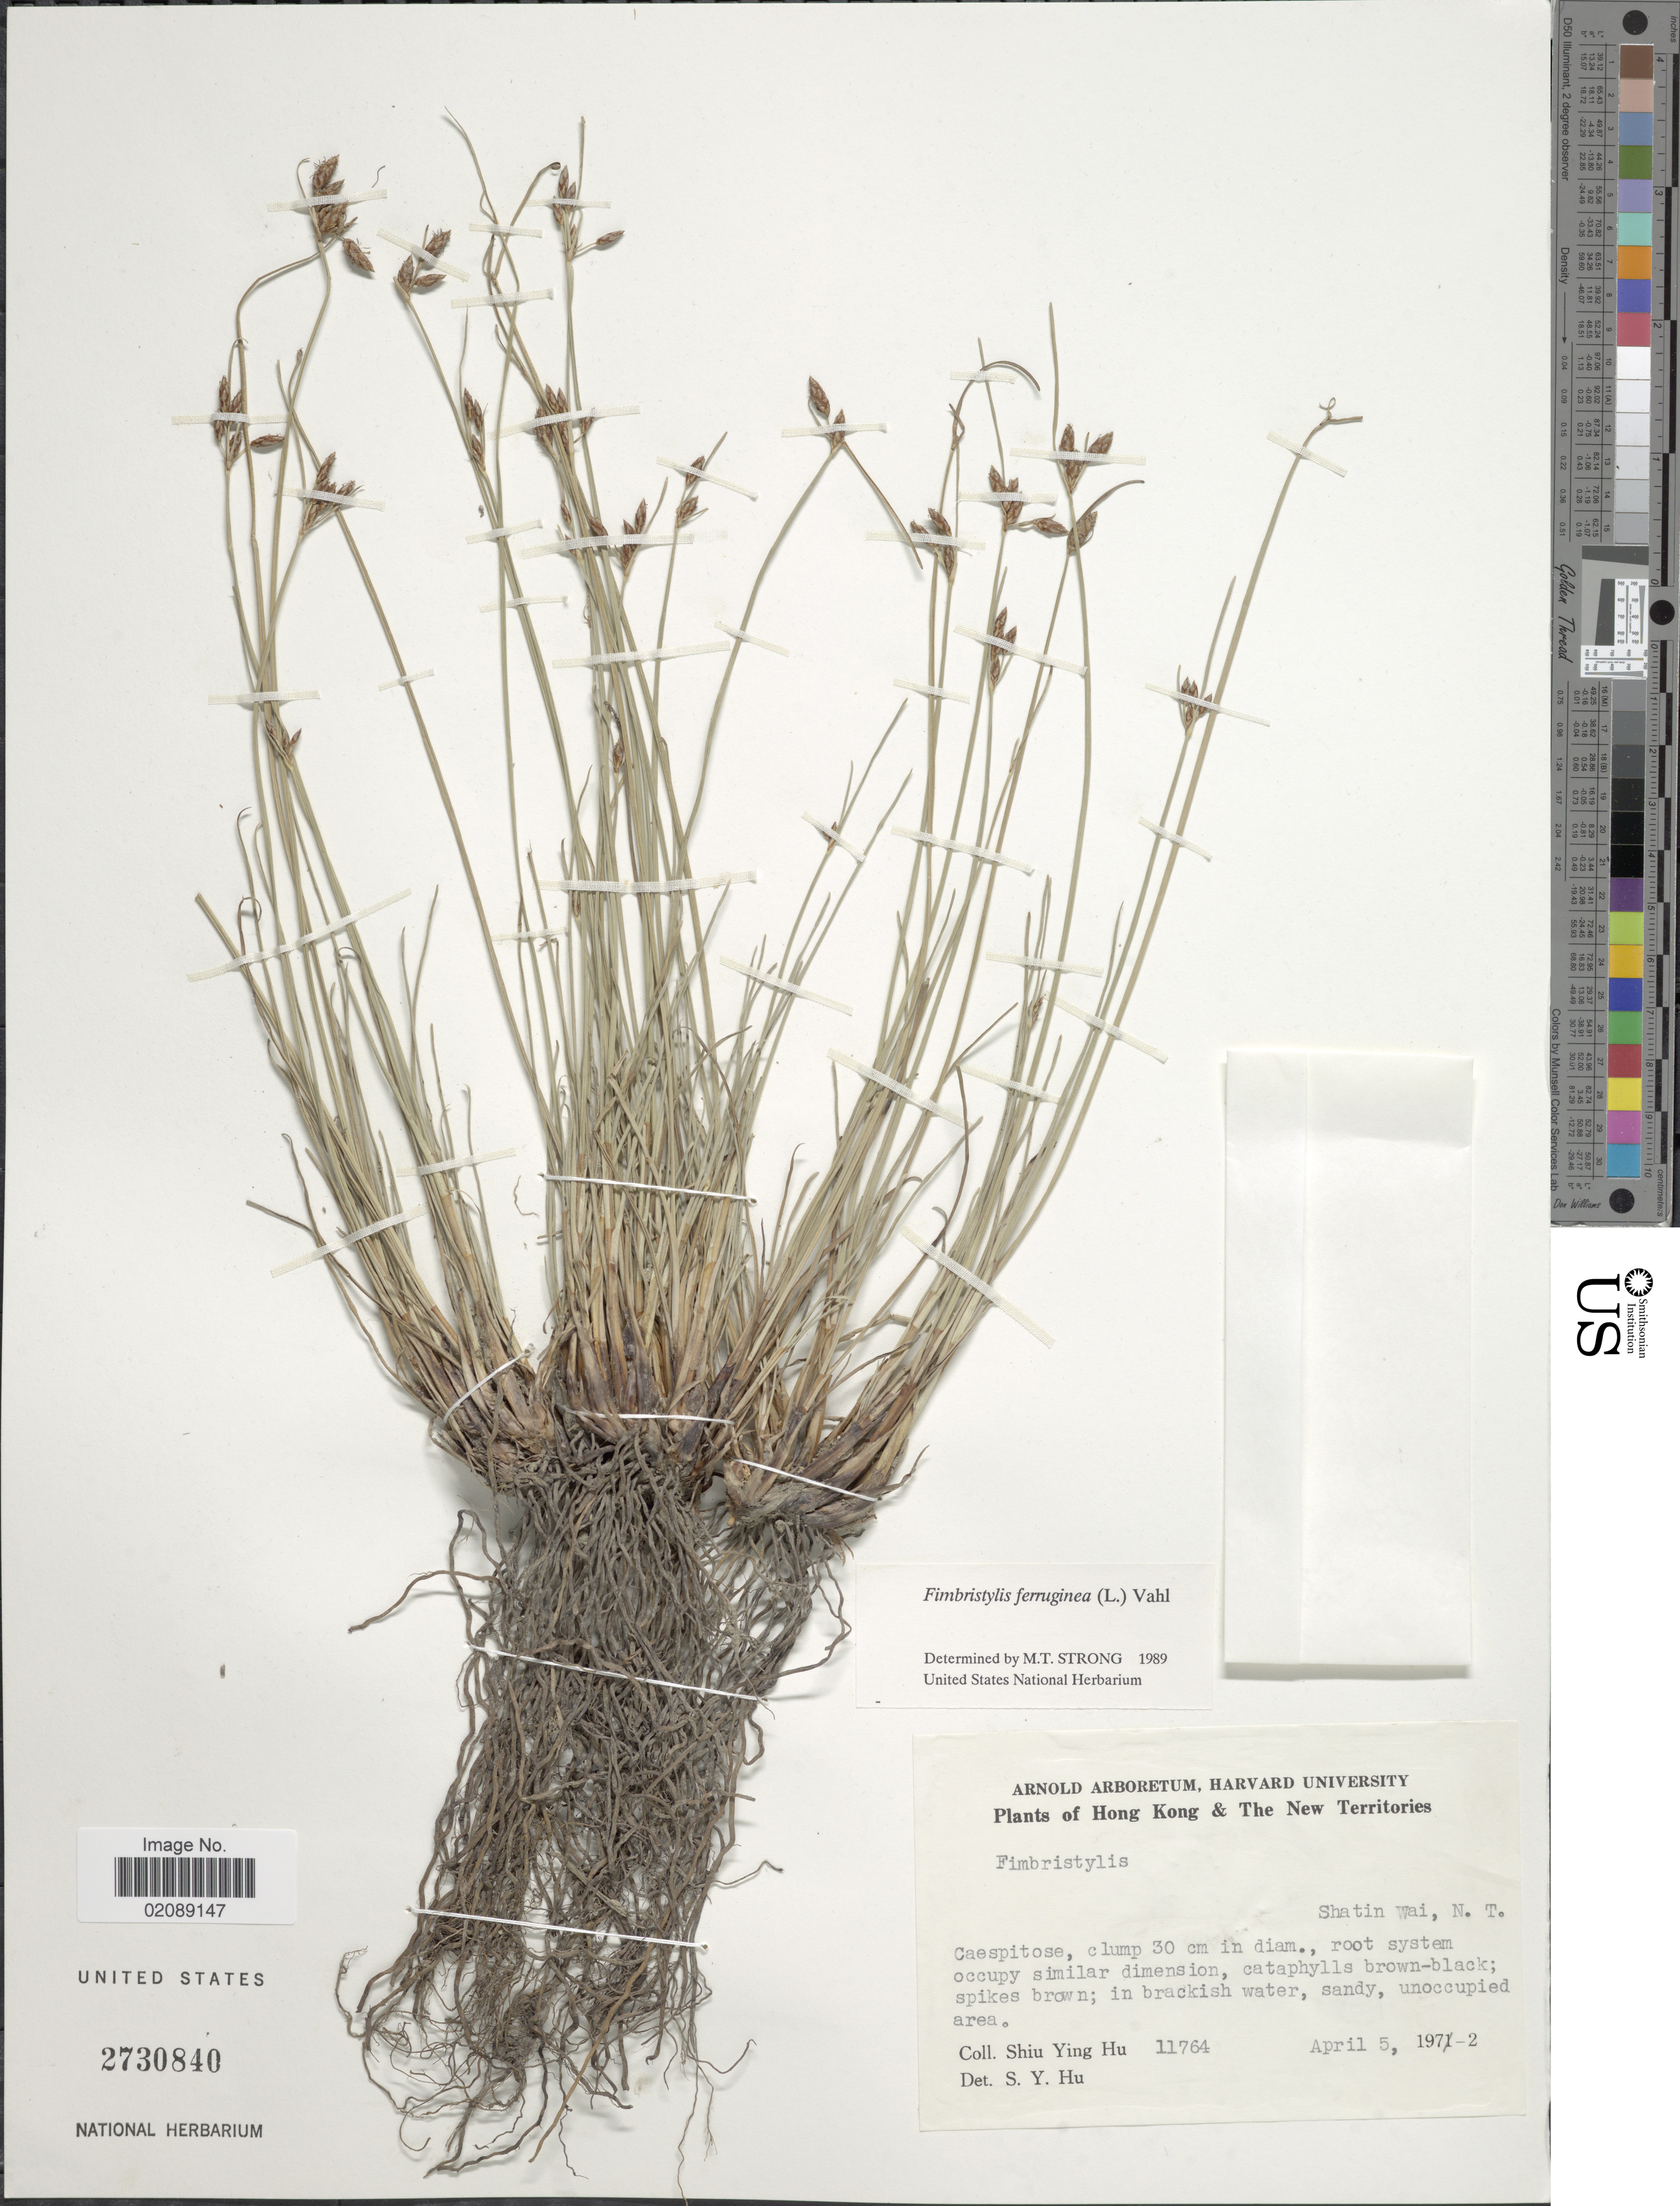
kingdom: Plantae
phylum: Tracheophyta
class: Liliopsida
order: Poales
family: Cyperaceae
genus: Fimbristylis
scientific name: Fimbristylis ferruginea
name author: (L.) Vahl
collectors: S. Y. Hu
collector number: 11764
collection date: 1972-04-05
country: China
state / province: Hong Kong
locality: Hong Kong & The New Territories, Shatin Wai, N.T.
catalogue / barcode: US 2730840